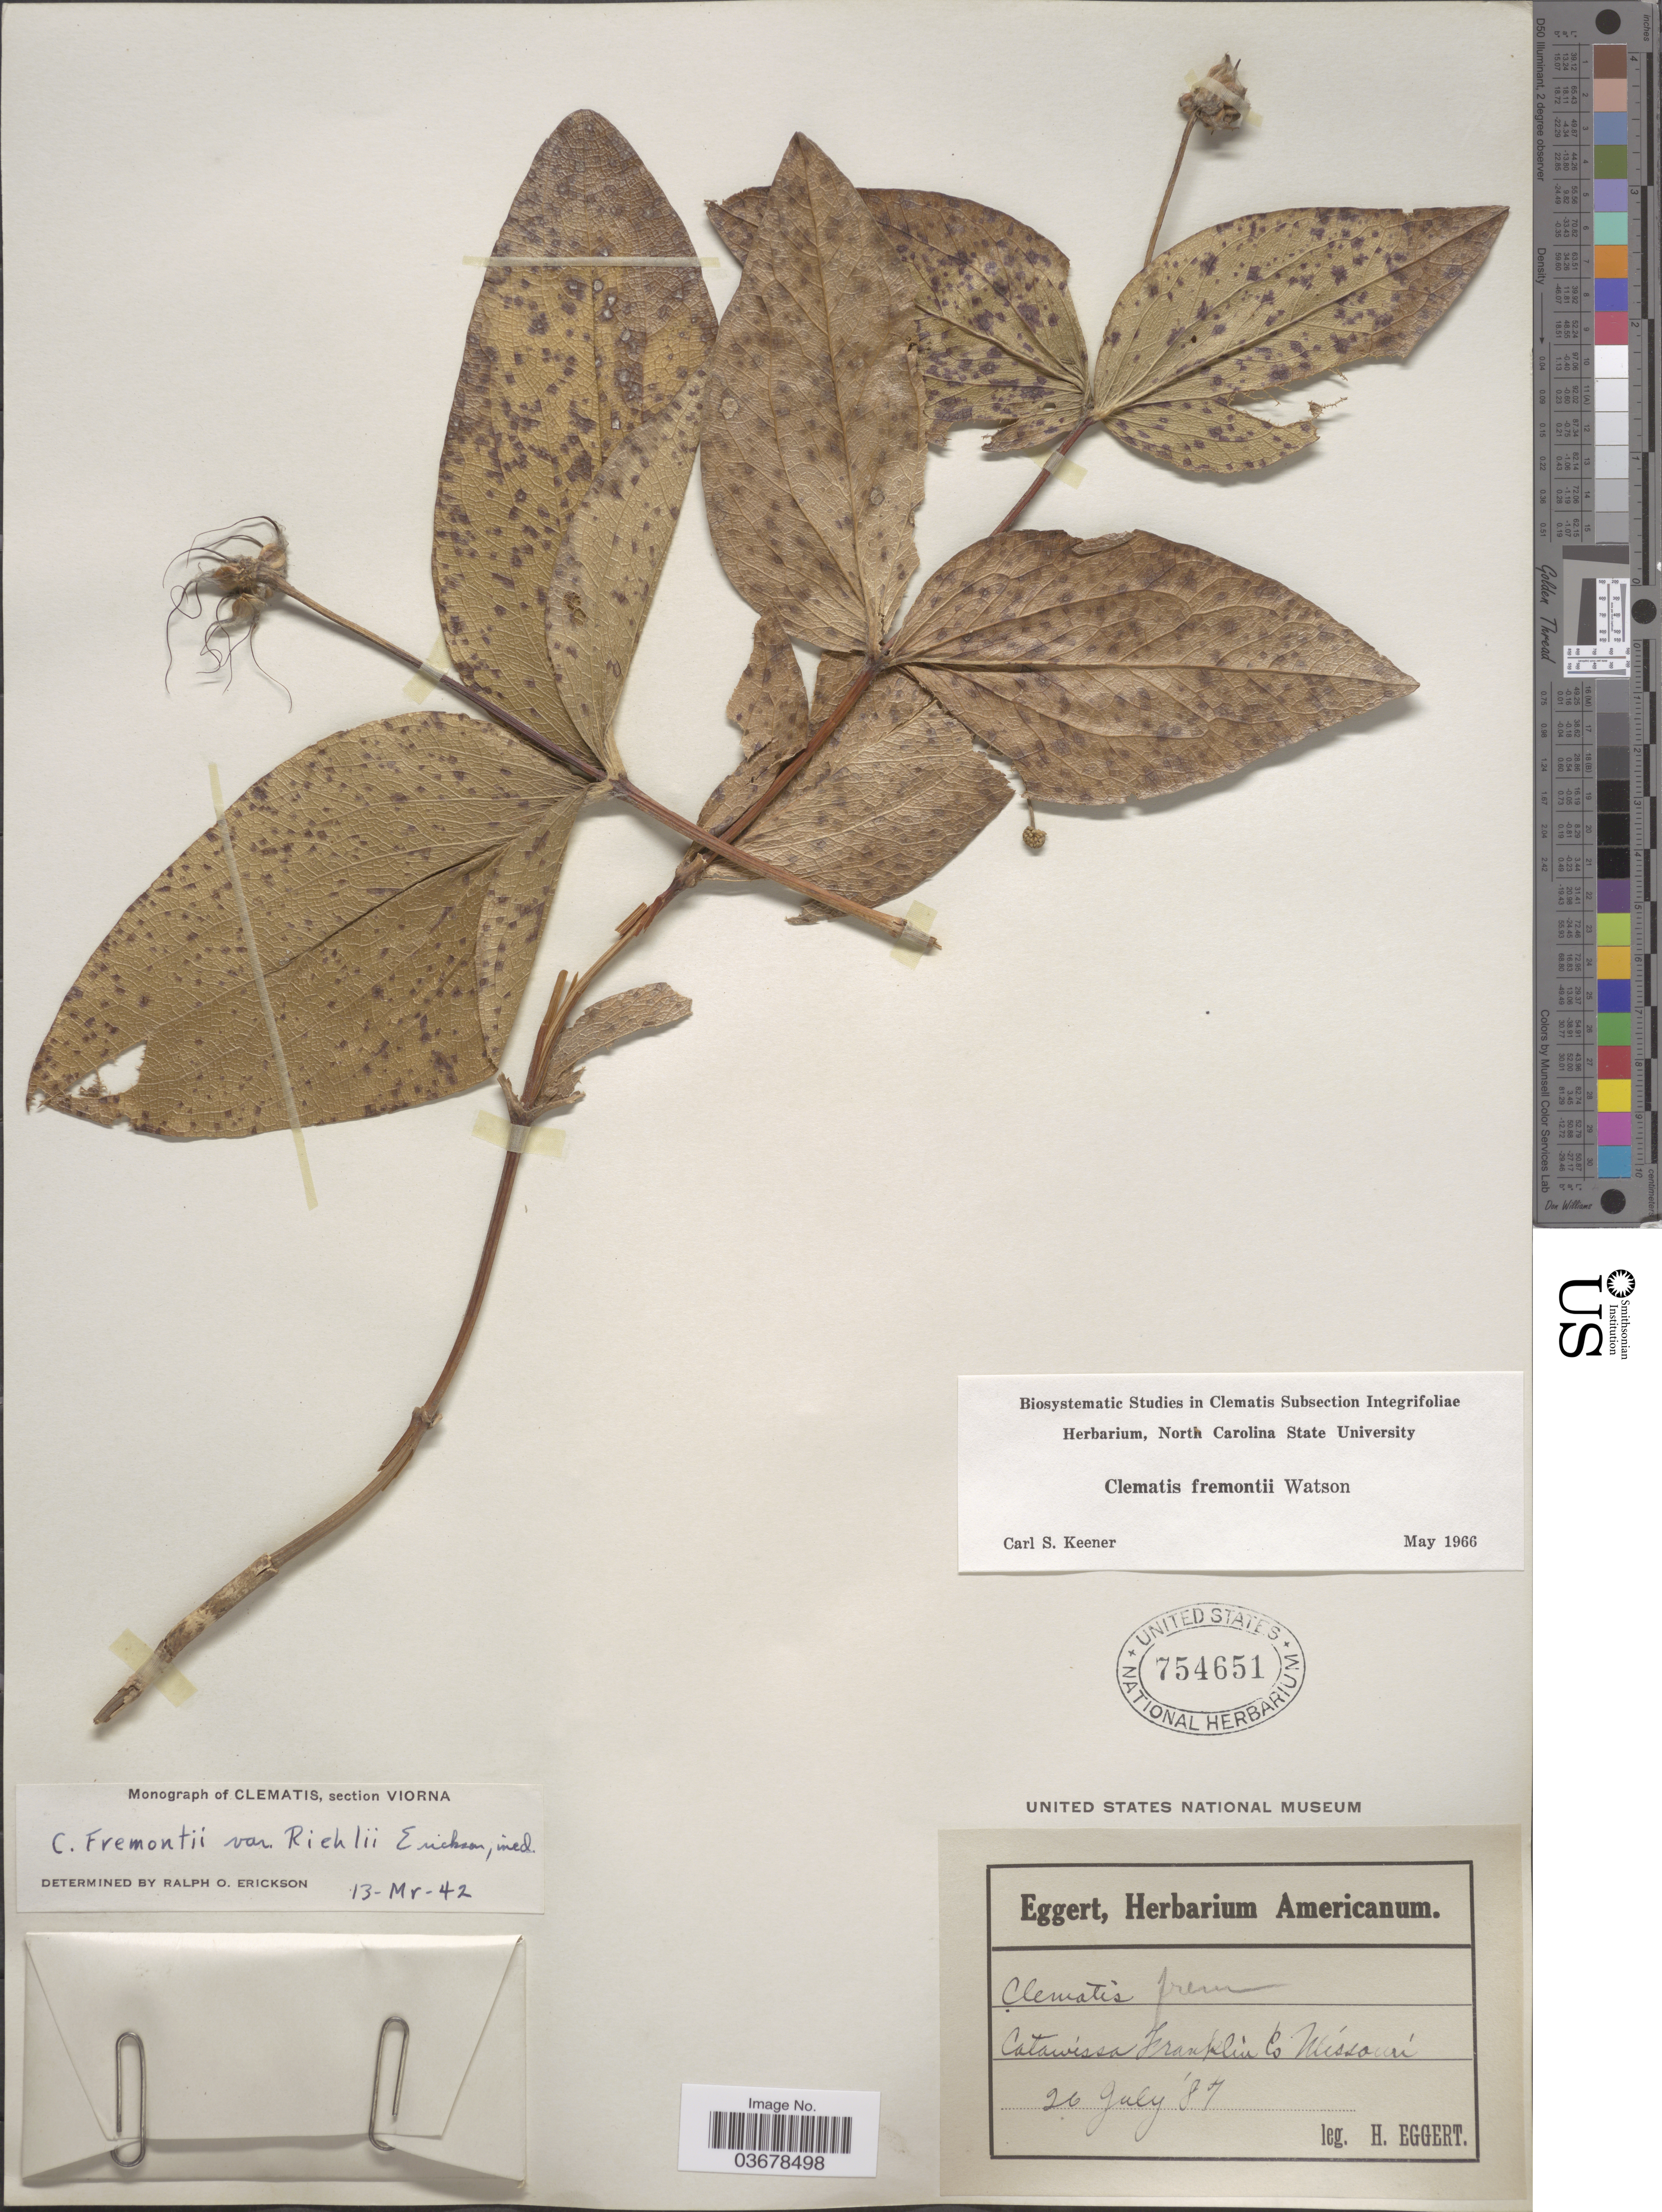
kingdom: Plantae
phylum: Tracheophyta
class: Magnoliopsida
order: Ranunculales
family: Ranunculaceae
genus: Clematis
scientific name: Clematis viorna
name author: L.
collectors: H. Eggert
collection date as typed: Transcribed d/m/y: 26/7/87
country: United States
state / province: Missouri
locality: Catawissa Franklin Co.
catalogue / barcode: US 754651